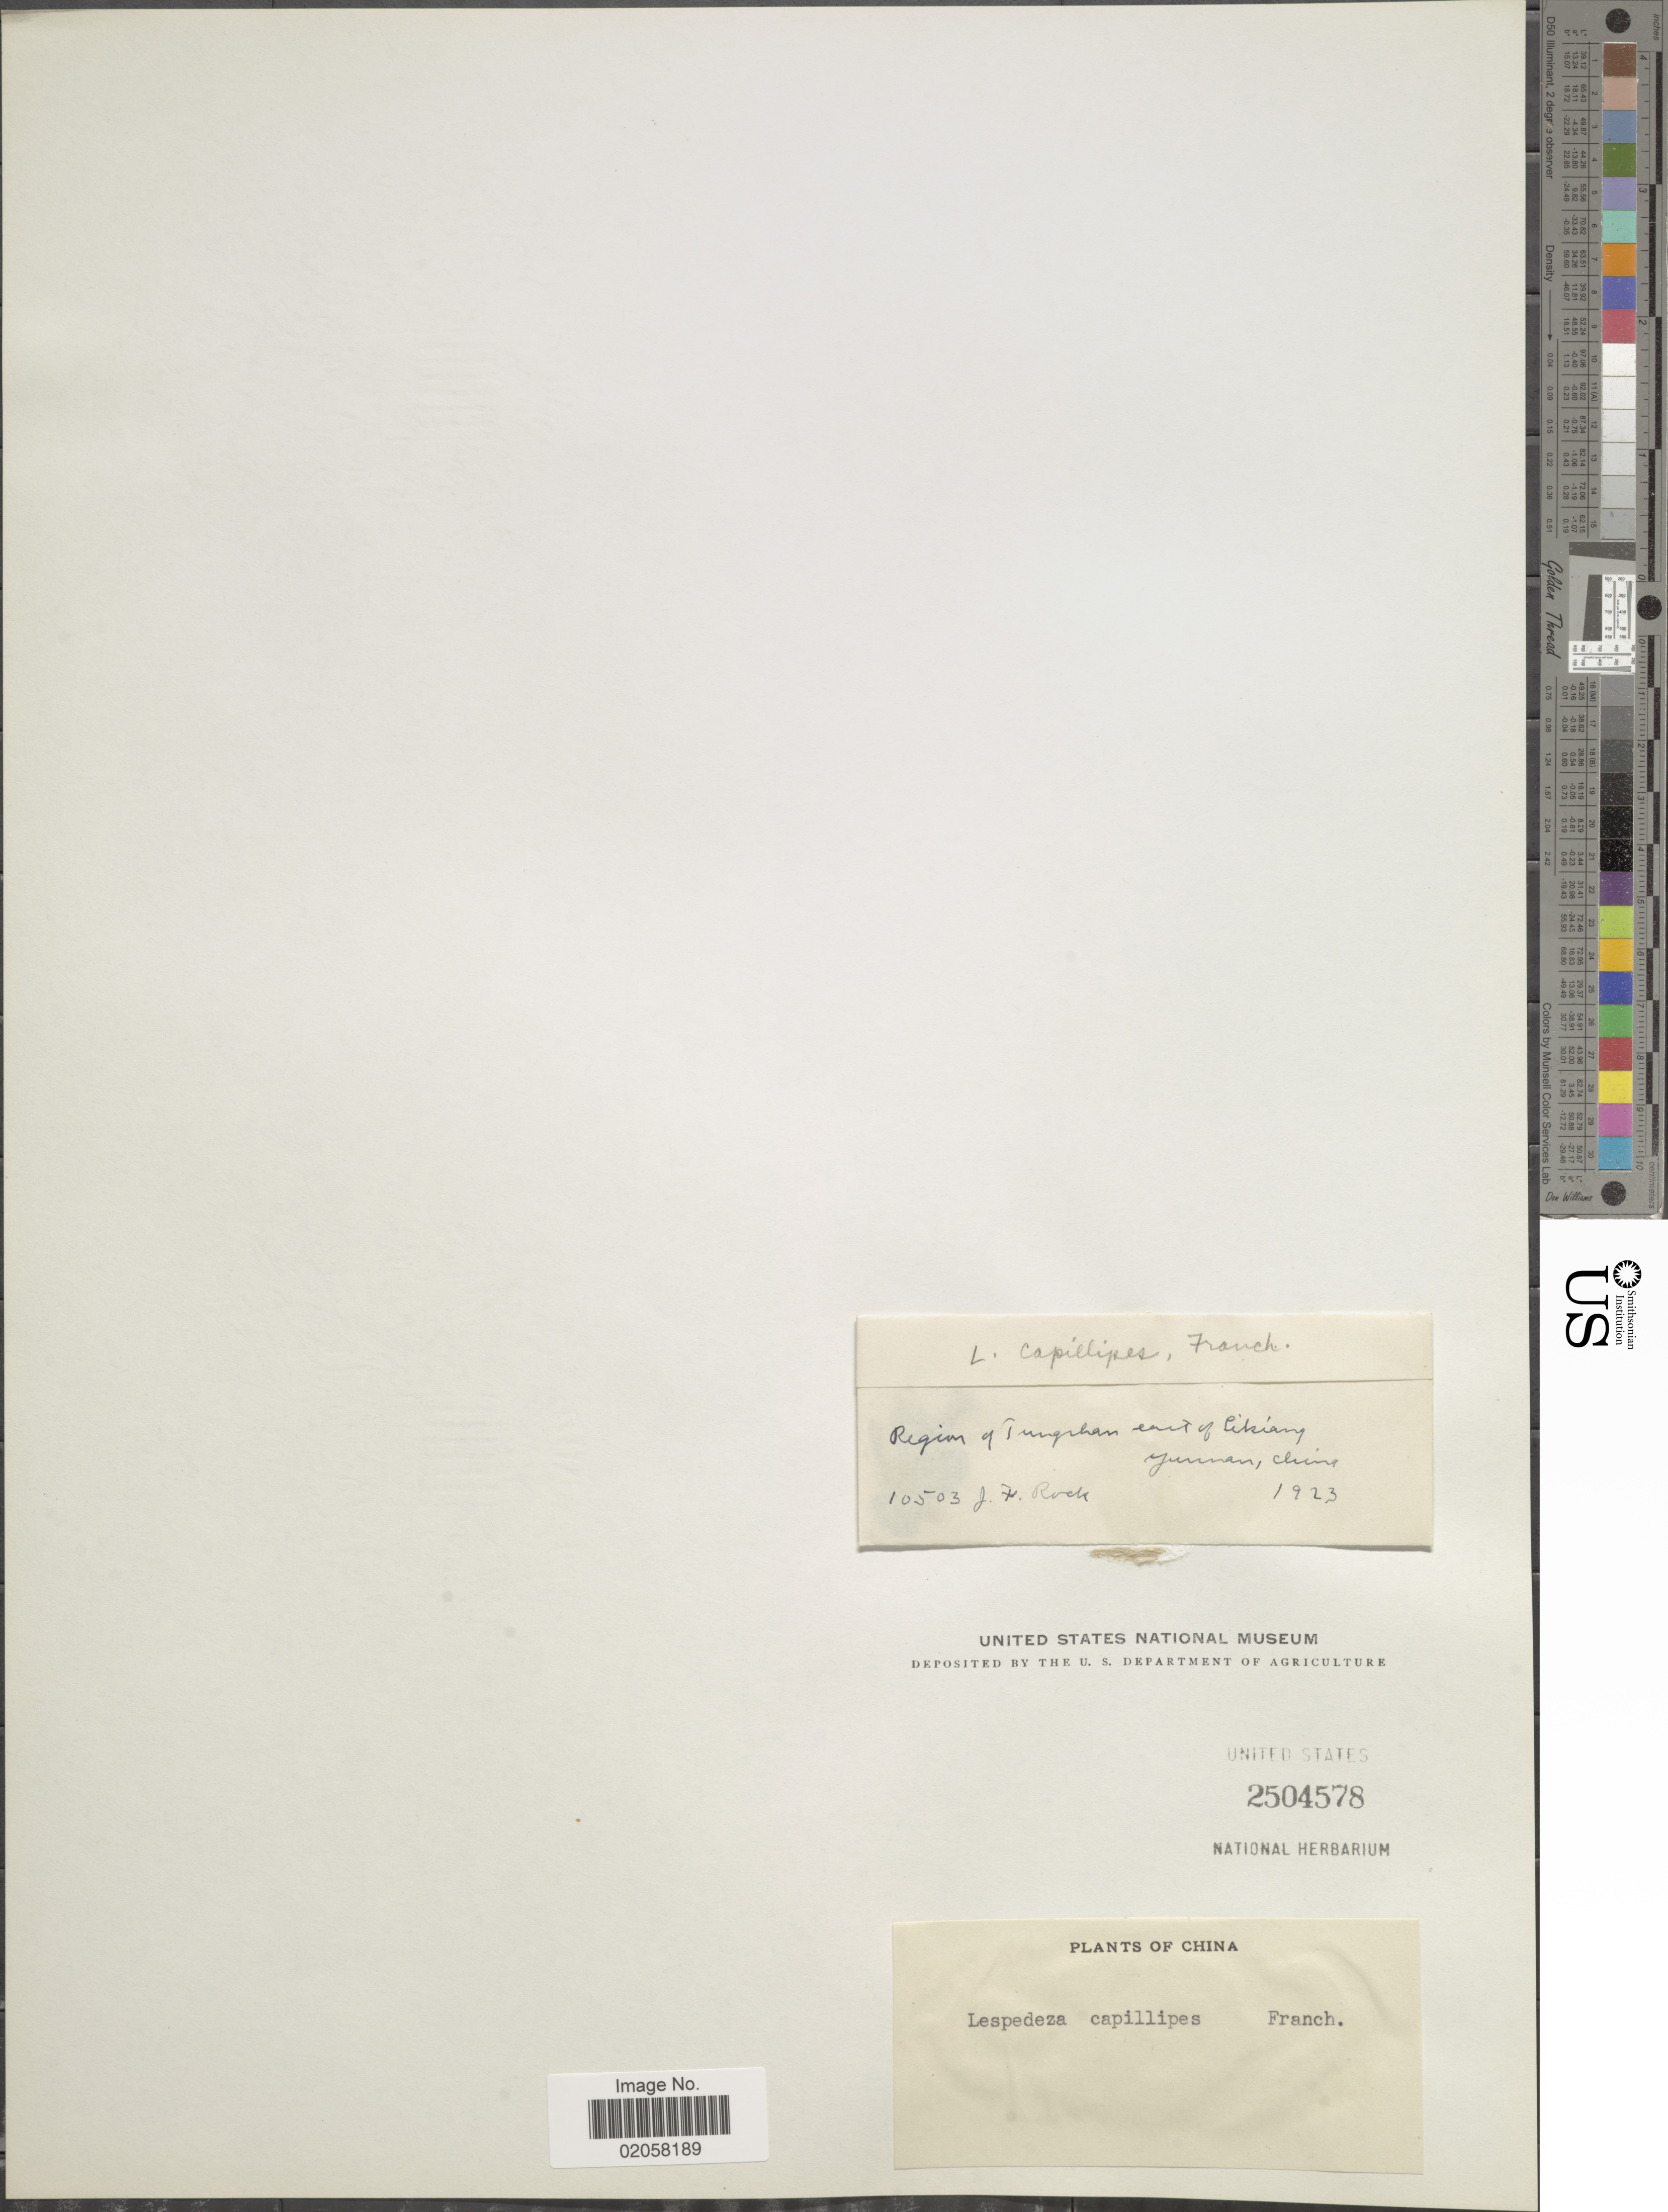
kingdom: Plantae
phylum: Tracheophyta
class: Magnoliopsida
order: Fabales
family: Fabaceae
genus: Campylotropis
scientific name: Campylotropis capillipes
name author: (Franch.) Schindl.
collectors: J. Rock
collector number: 10503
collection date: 1923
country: China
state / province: Yunnan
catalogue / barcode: US 2504578